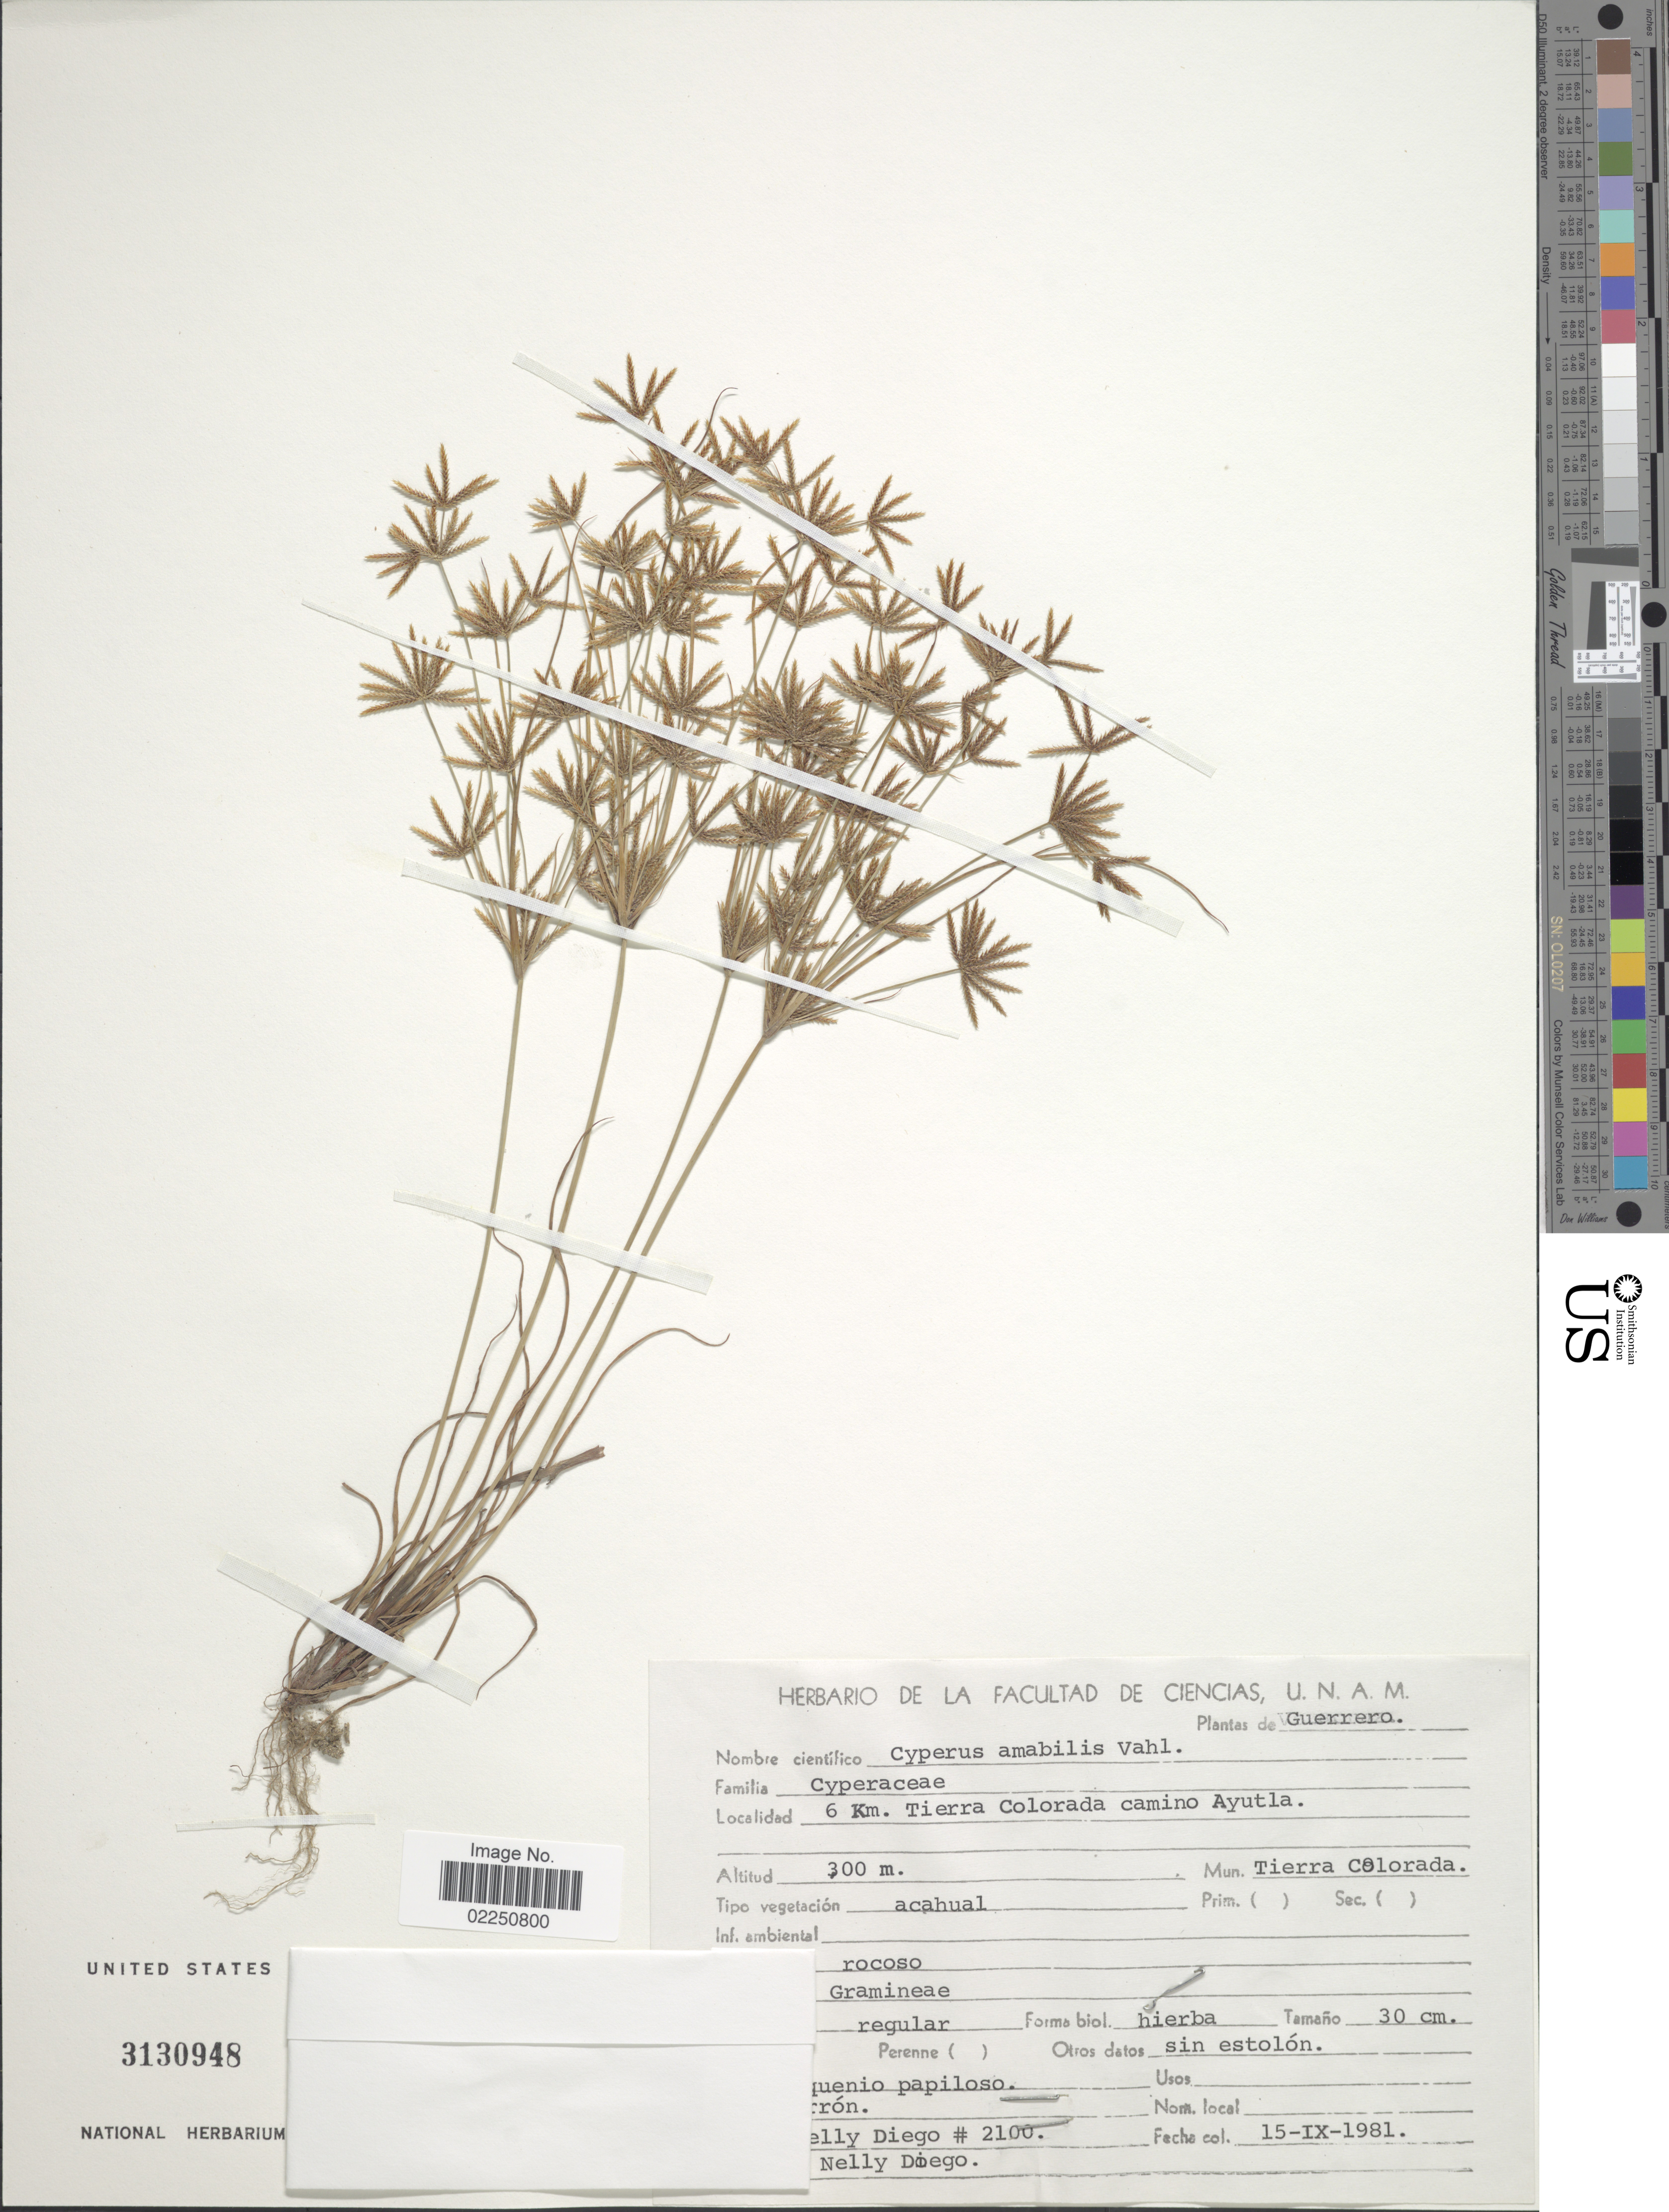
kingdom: Plantae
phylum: Tracheophyta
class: Liliopsida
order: Poales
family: Cyperaceae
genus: Cyperus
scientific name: Cyperus amabilis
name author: Vahl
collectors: N. Diego Pérez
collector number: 2100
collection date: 1981-09-15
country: Mexico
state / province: Guerrero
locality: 6 Km. Tierra Colorada camino Ayutla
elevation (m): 300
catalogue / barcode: US 3130948